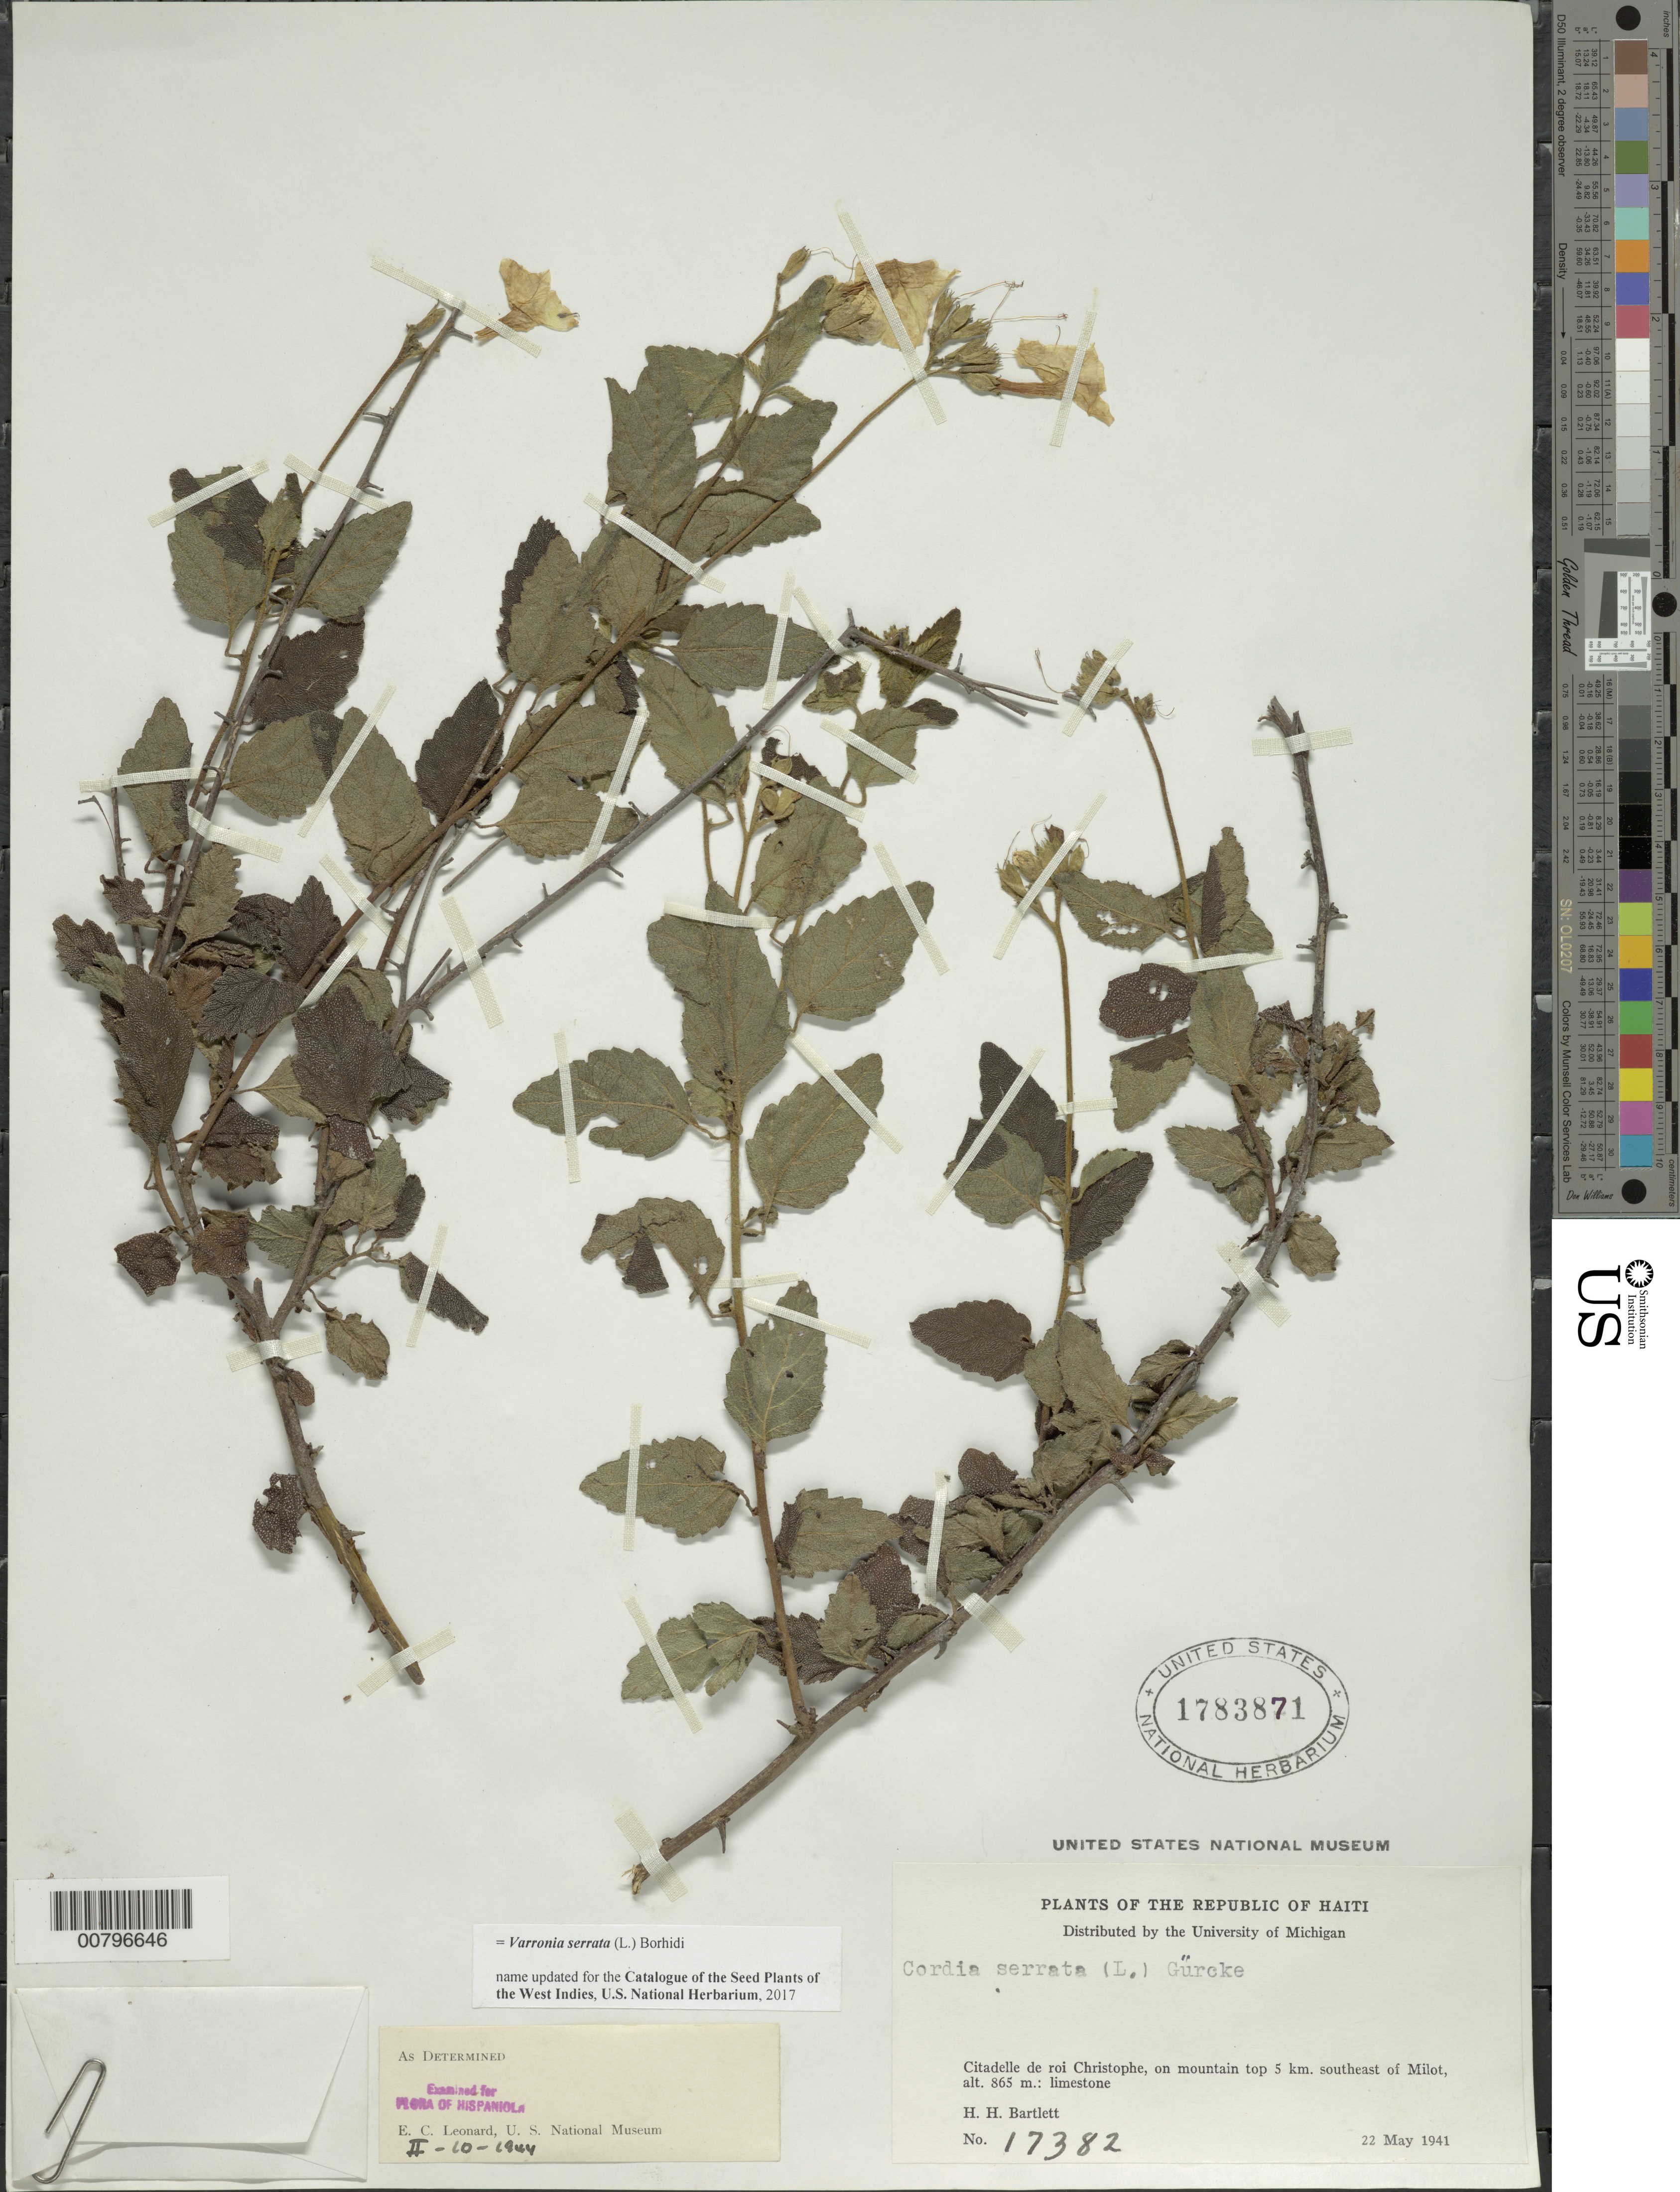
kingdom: Plantae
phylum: Tracheophyta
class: Magnoliopsida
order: Boraginales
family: Cordiaceae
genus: Varronia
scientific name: Varronia serrata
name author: (L.) Borhidi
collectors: H. H. Bartlett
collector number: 17382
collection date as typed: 22 May 1941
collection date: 1941-05-22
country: Haiti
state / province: Nord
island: Hispaniola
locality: Citadelle de roi Christophe, 5 km southeast of Milot.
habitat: Mountain top. Limestone.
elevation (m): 865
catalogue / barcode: US 1783871